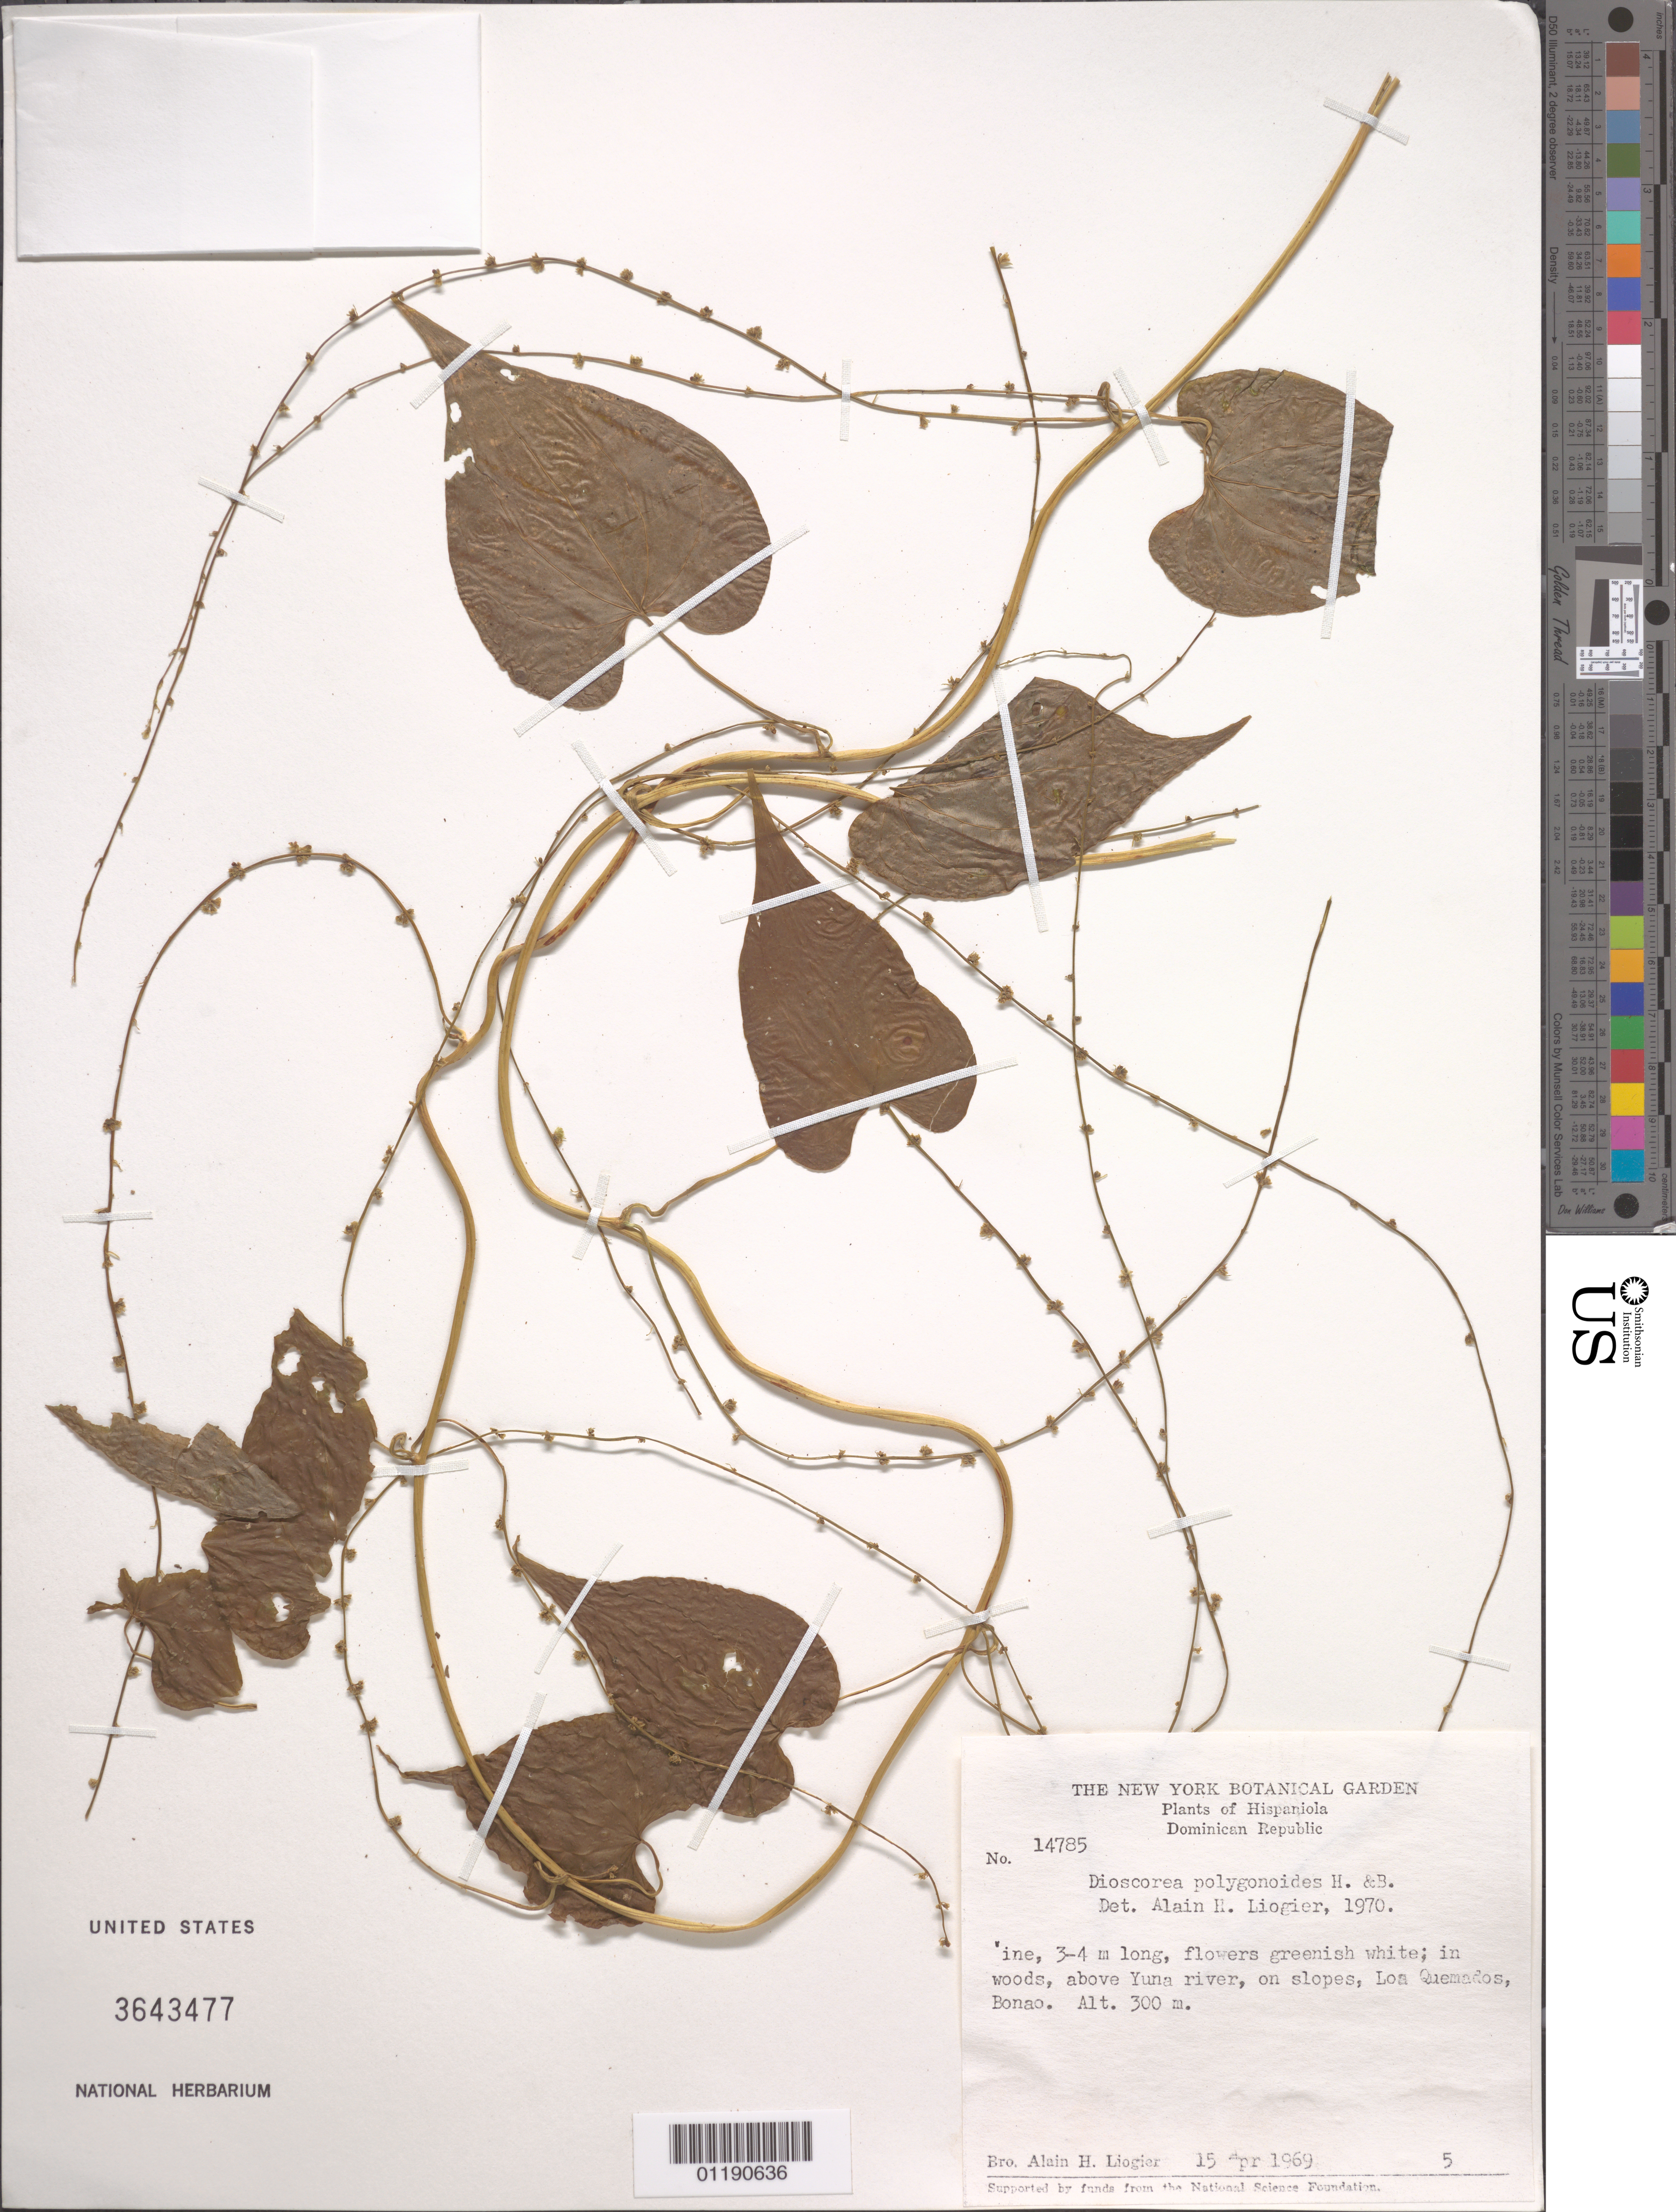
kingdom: Plantae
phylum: Tracheophyta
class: Liliopsida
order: Dioscoreales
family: Dioscoreaceae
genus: Dioscorea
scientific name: Dioscorea polygonoides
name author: Humb. & Bonpl. ex Willd.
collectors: A. H. Liogier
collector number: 14785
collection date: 1969-04-15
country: Dominican Republic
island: Hispaniola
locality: Above Yuna river, on slopes, Loa Quemados, Bonao.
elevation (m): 300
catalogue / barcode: US 3643477